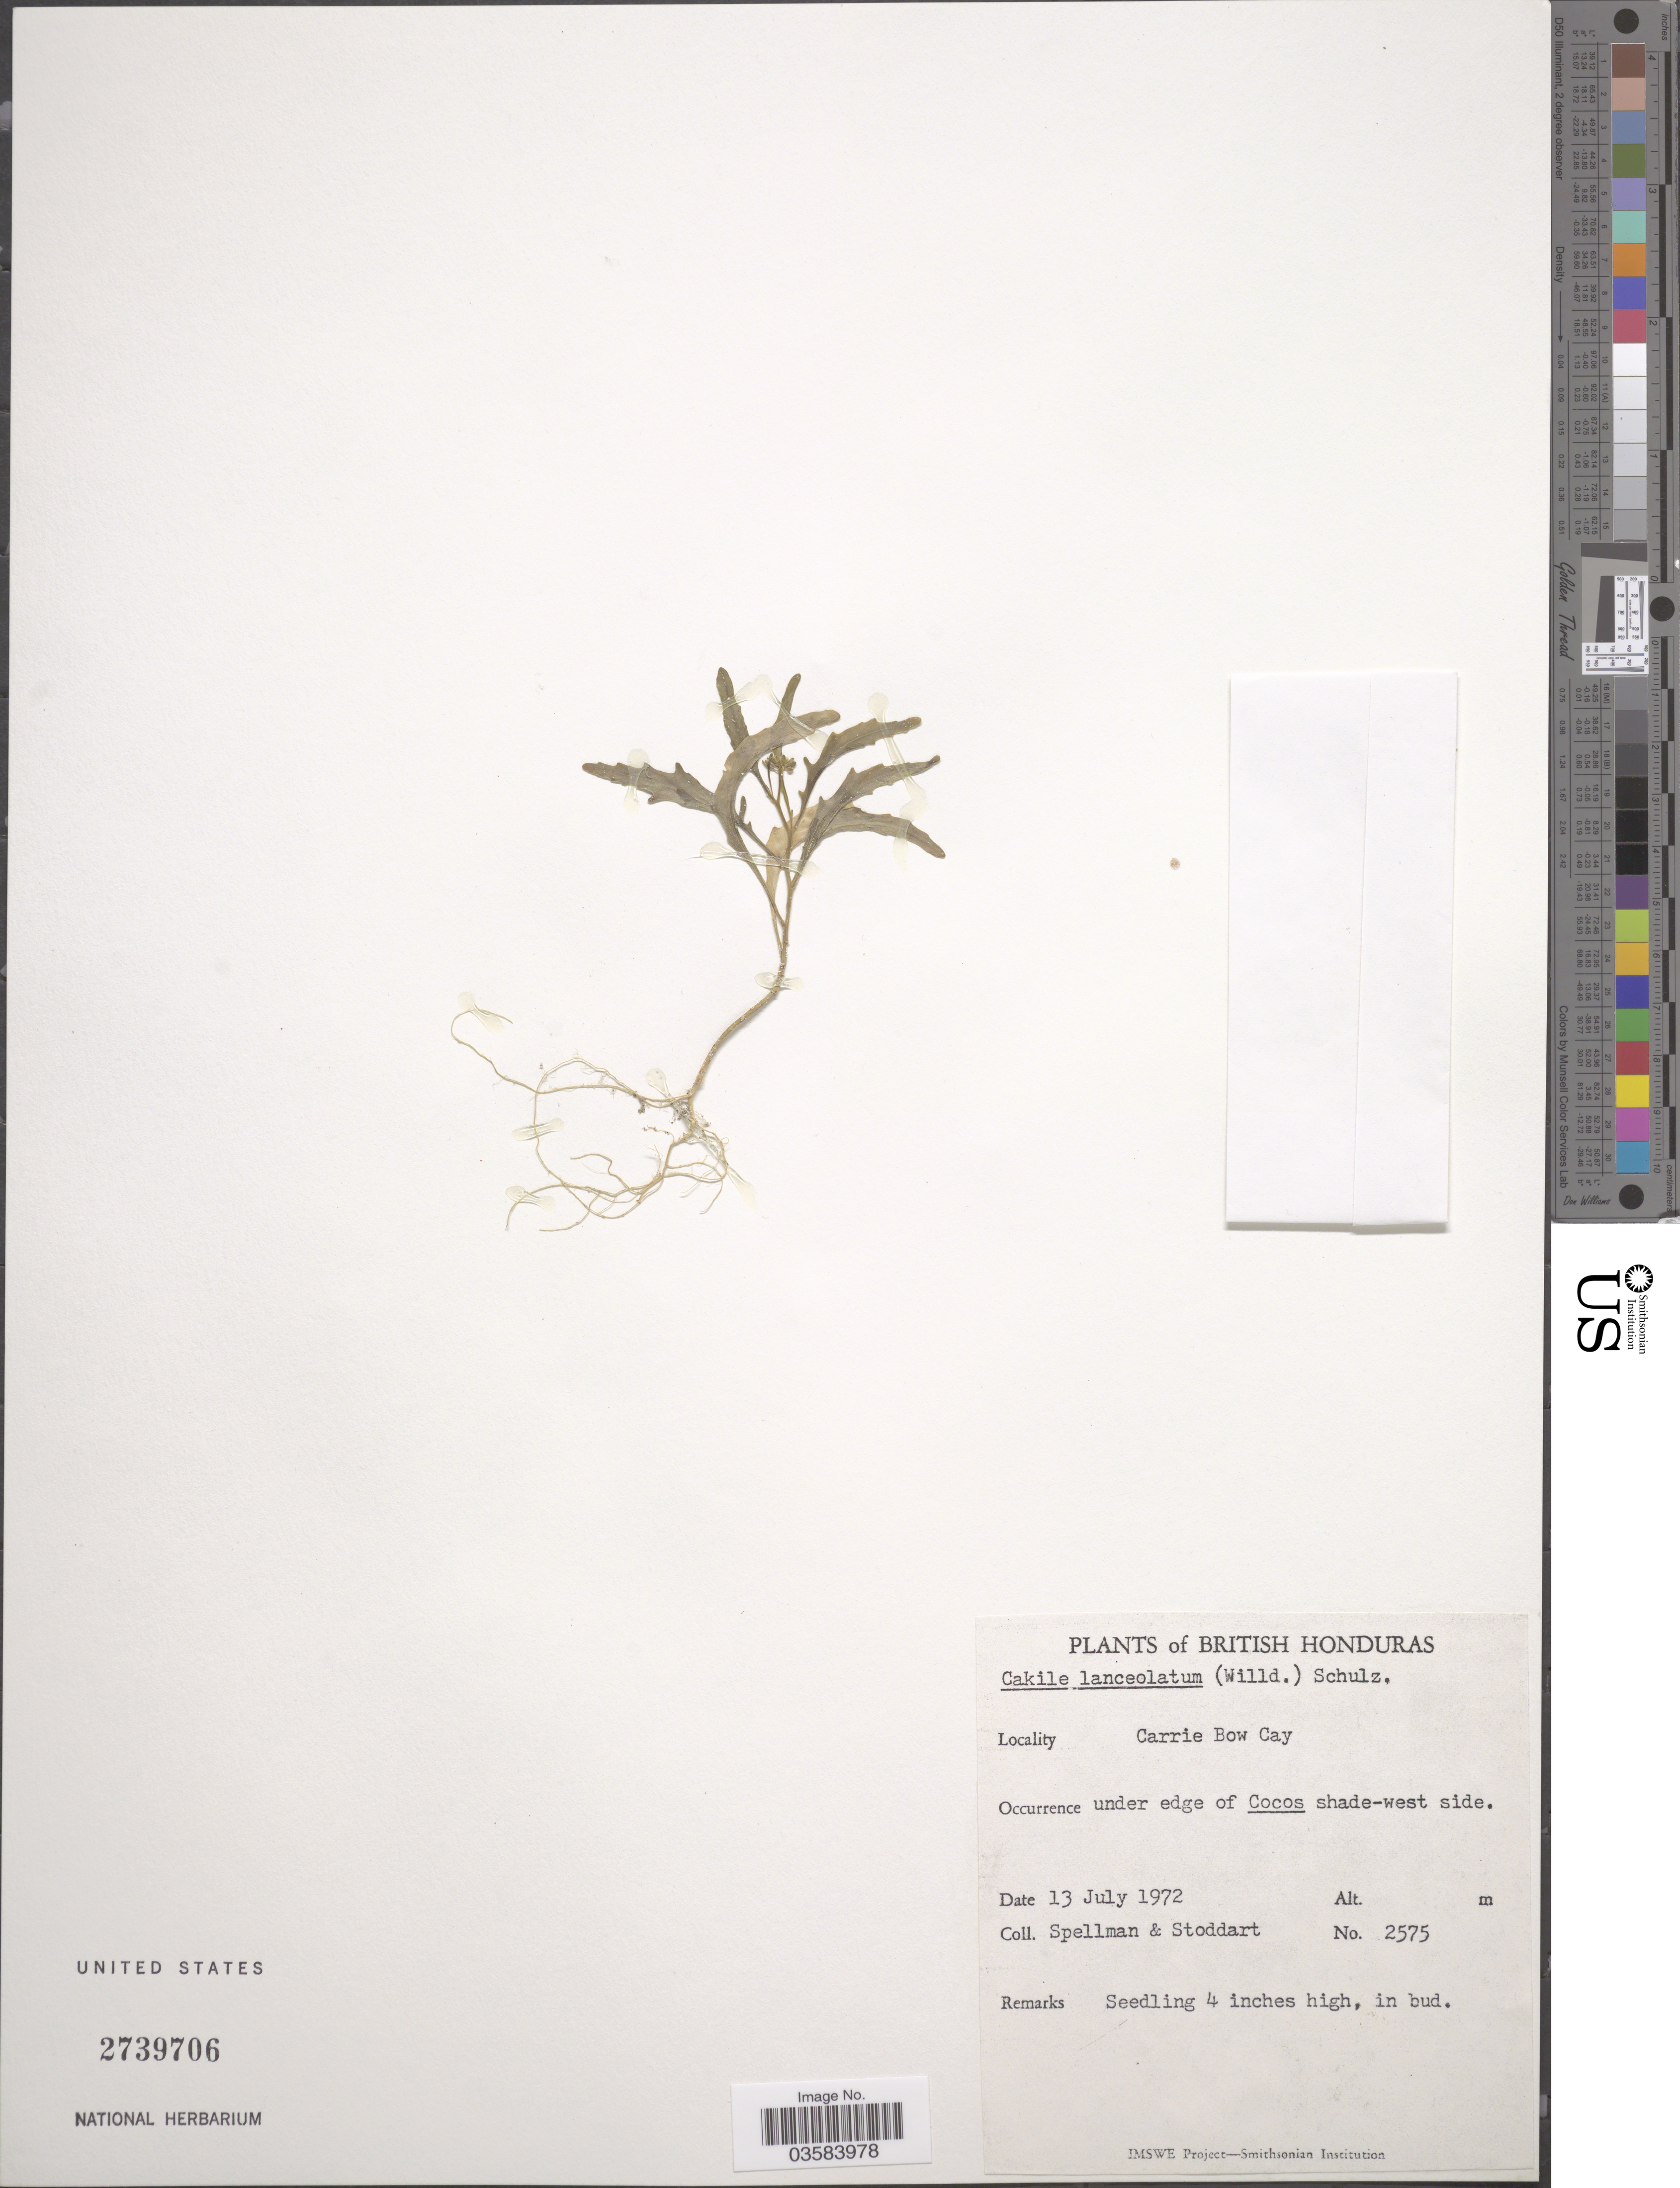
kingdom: Plantae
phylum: Tracheophyta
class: Magnoliopsida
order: Brassicales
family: Brassicaceae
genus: Cakile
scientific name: Cakile lanceolata subsp. lanceolata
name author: (Willd.) O.E. Schulz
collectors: Spellman, -- & -. Stoddart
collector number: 2575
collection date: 1972-07-13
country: Belize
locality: British Honduras. Carrie Bow Cay.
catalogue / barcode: US 2739706